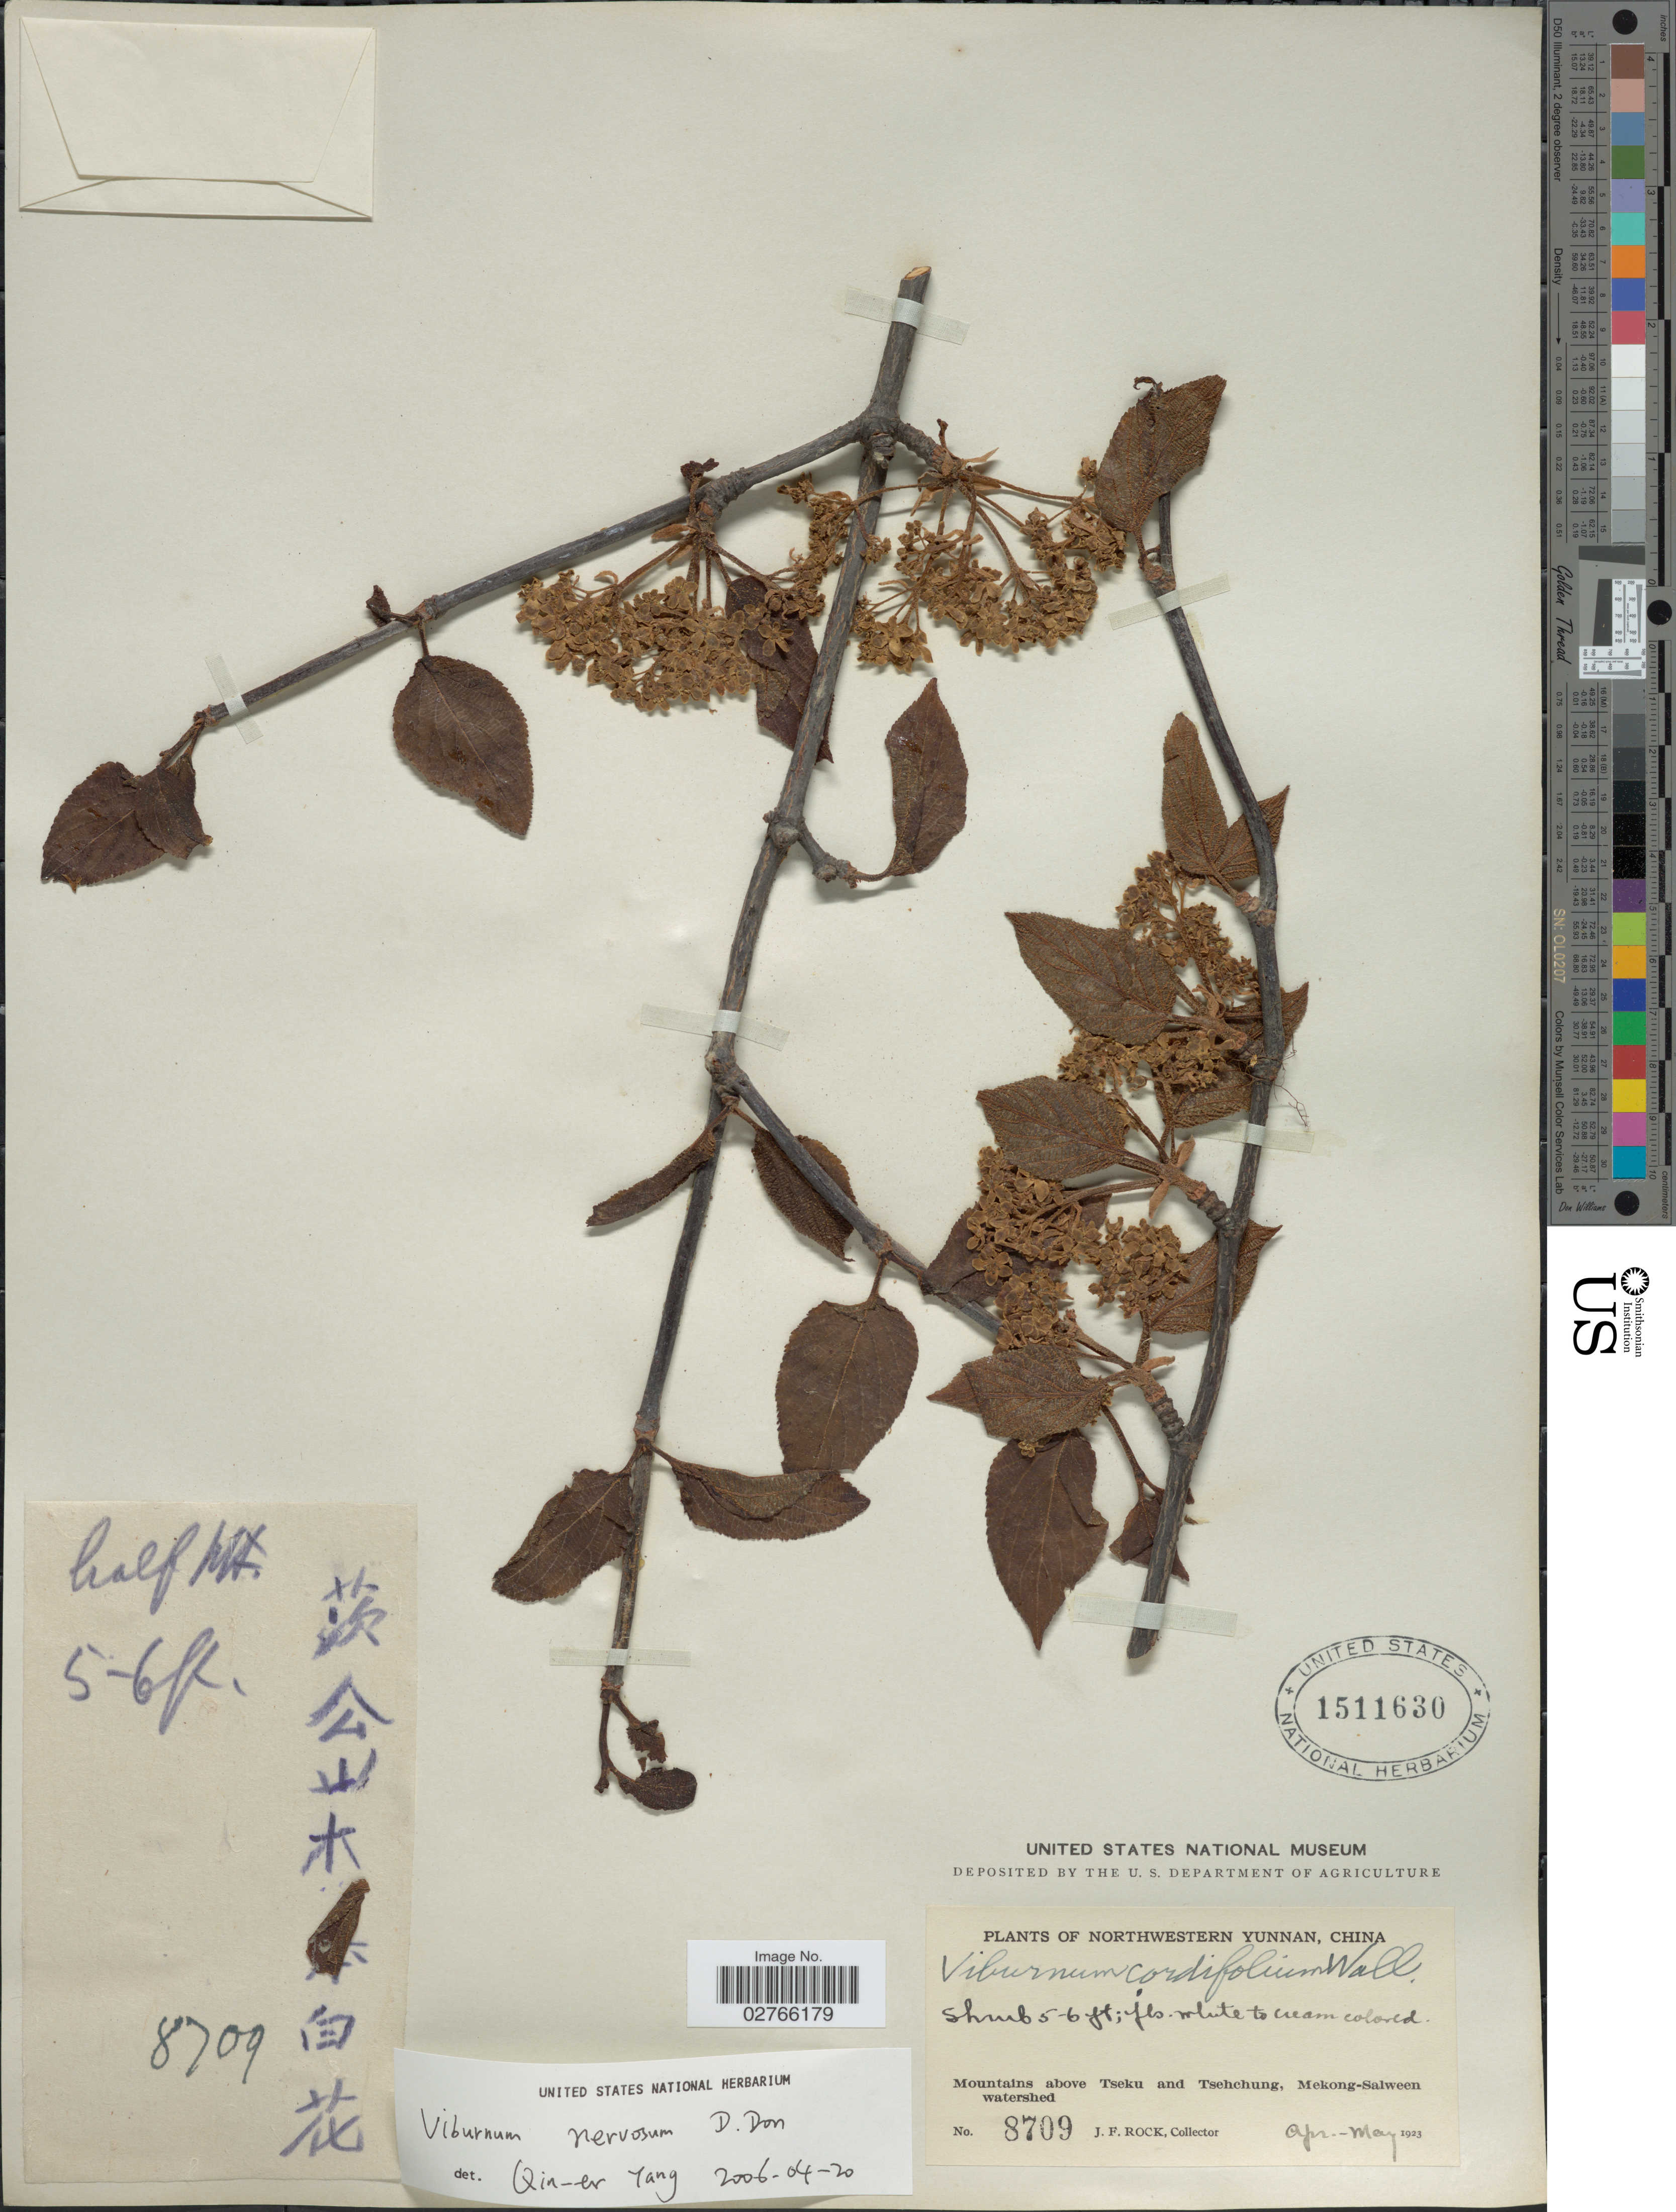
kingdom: Plantae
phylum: Tracheophyta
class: Magnoliopsida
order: Dipsacales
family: Viburnaceae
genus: Viburnum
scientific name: Viburnum nervosum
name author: D. Don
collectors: J. Rock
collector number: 8709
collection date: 1923-04/1923-05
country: China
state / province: Yunnan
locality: Northwestern Yunnan, Mountains above Tseku and Tsehchung, Mekong-Salween watershed.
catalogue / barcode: US 1511630